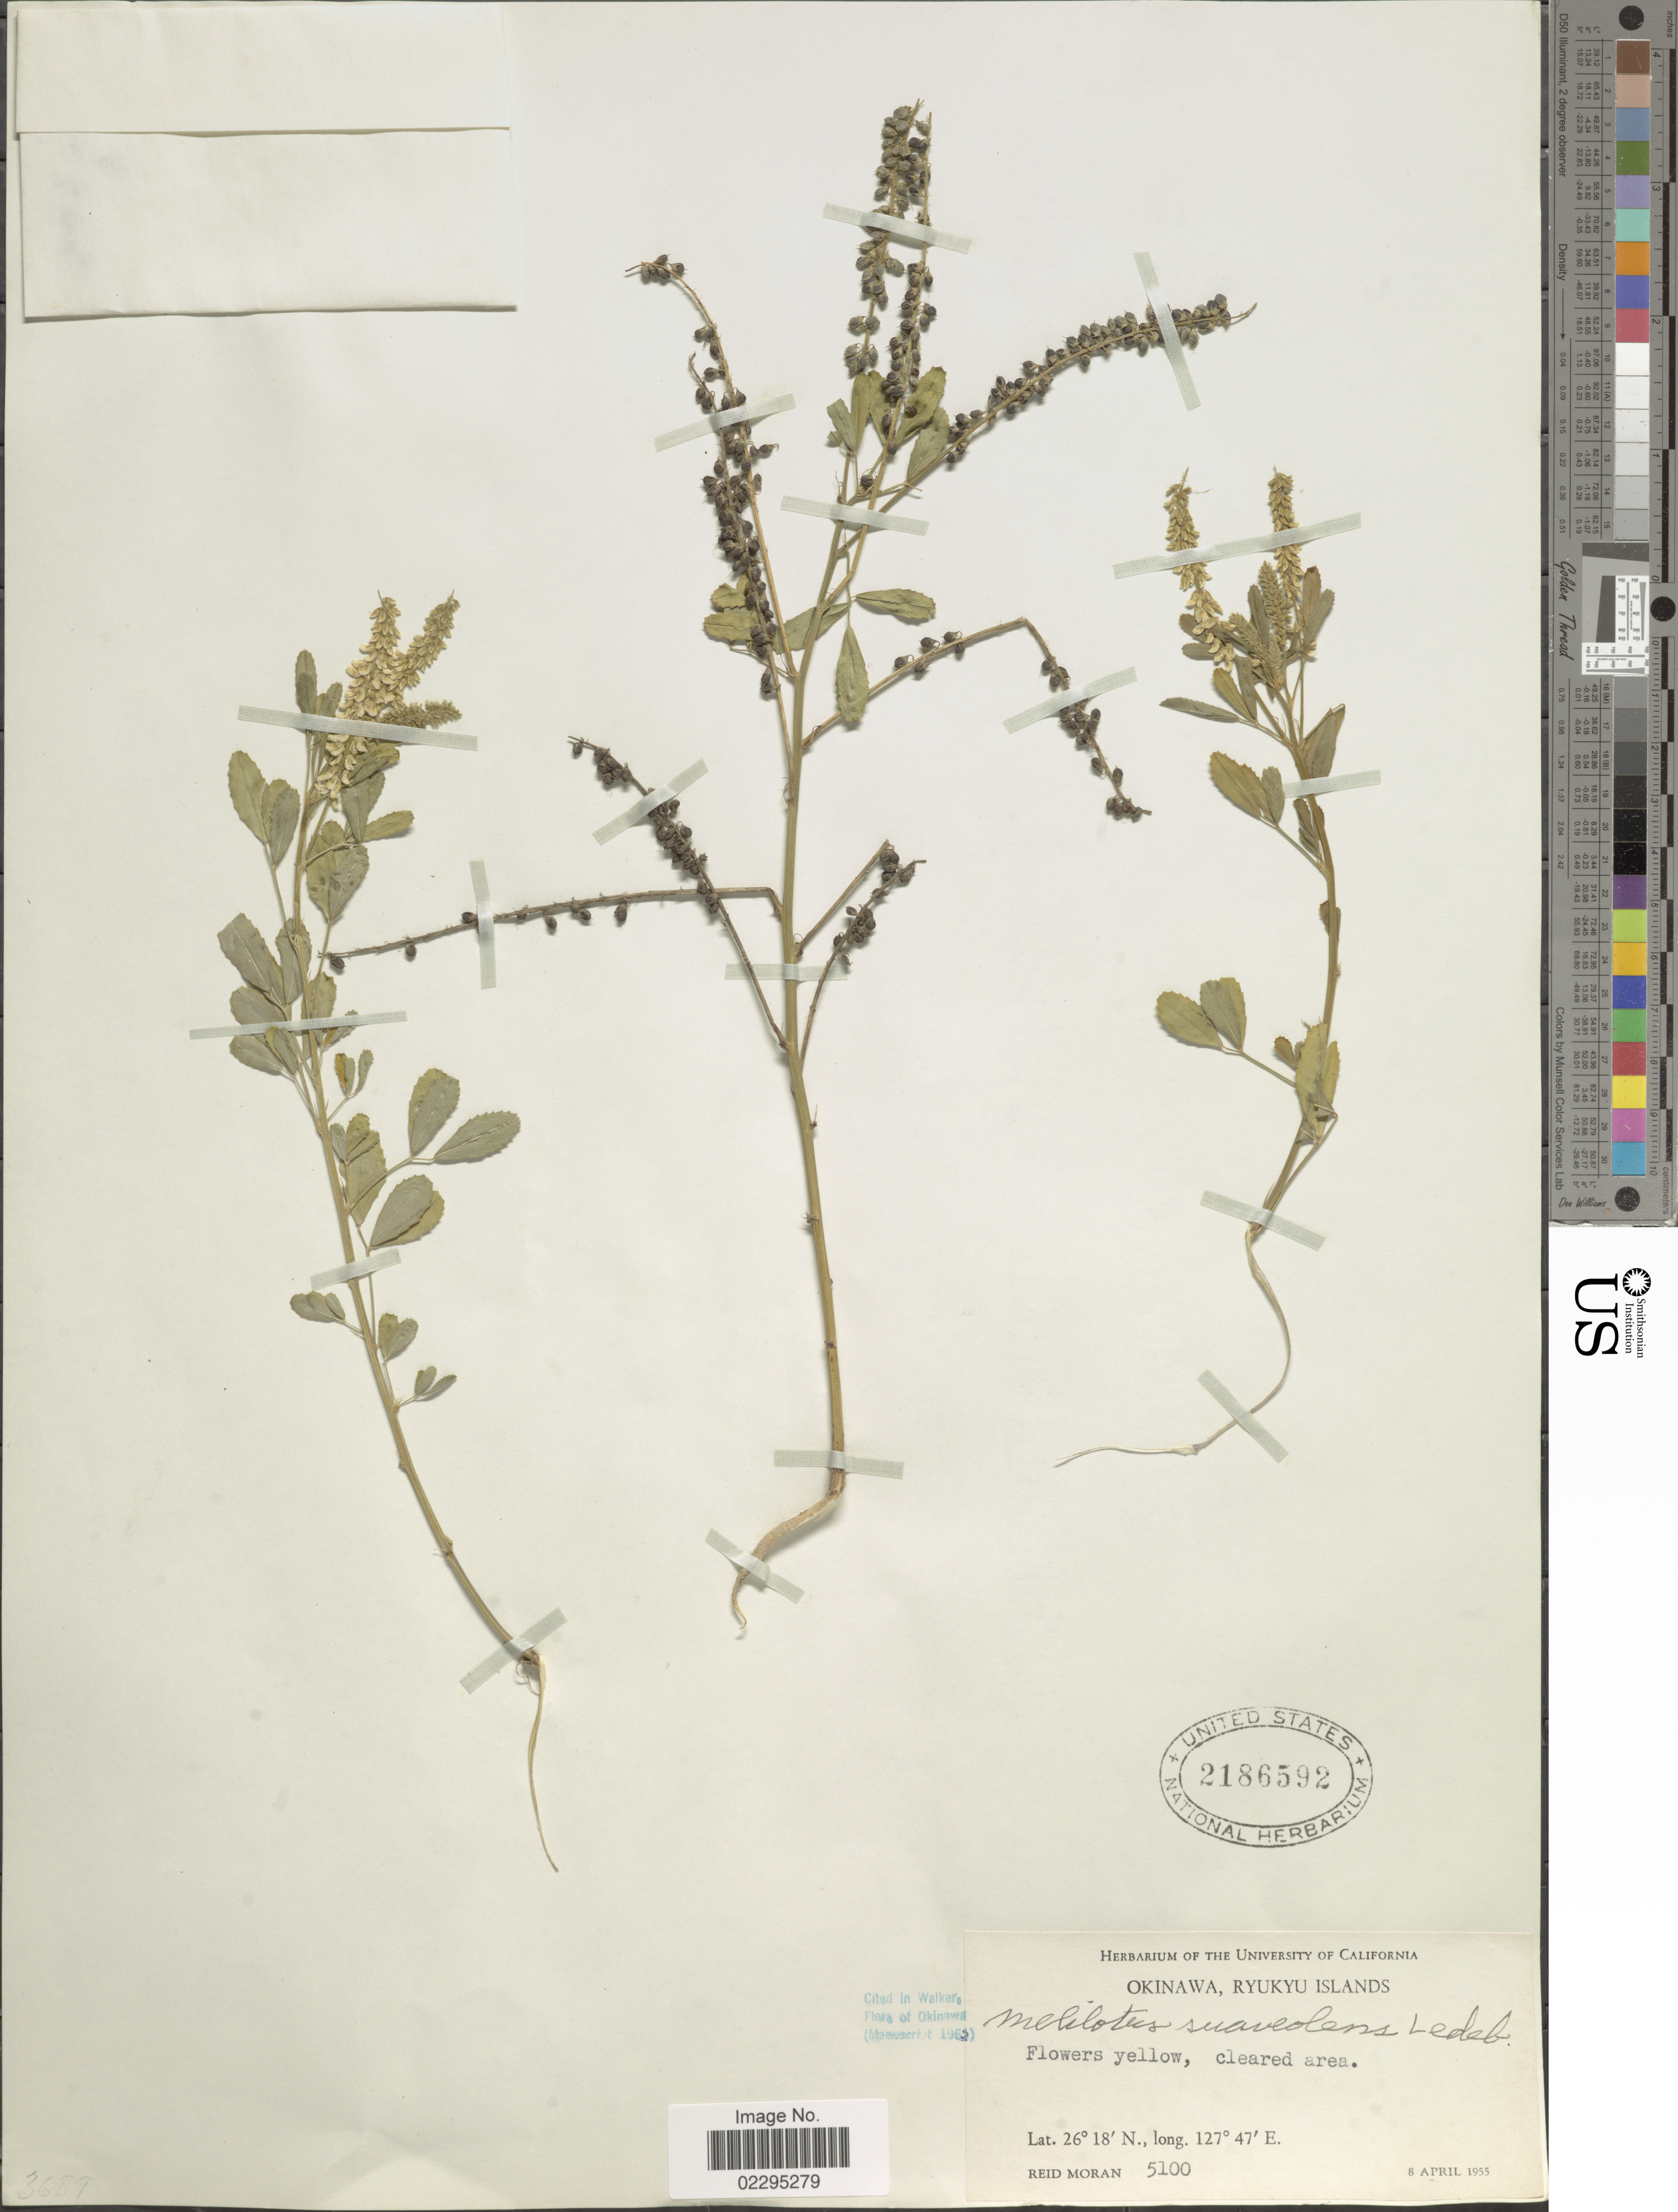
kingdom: Plantae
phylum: Tracheophyta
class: Magnoliopsida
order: Fabales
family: Fabaceae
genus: Melilotus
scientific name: Melilotus suaveolens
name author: Ledeb.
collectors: R. V. Moran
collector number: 5100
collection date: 1955-04-08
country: Japan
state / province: Okinawa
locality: Okinawa, Ryukyu Islands.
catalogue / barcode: US 2186592